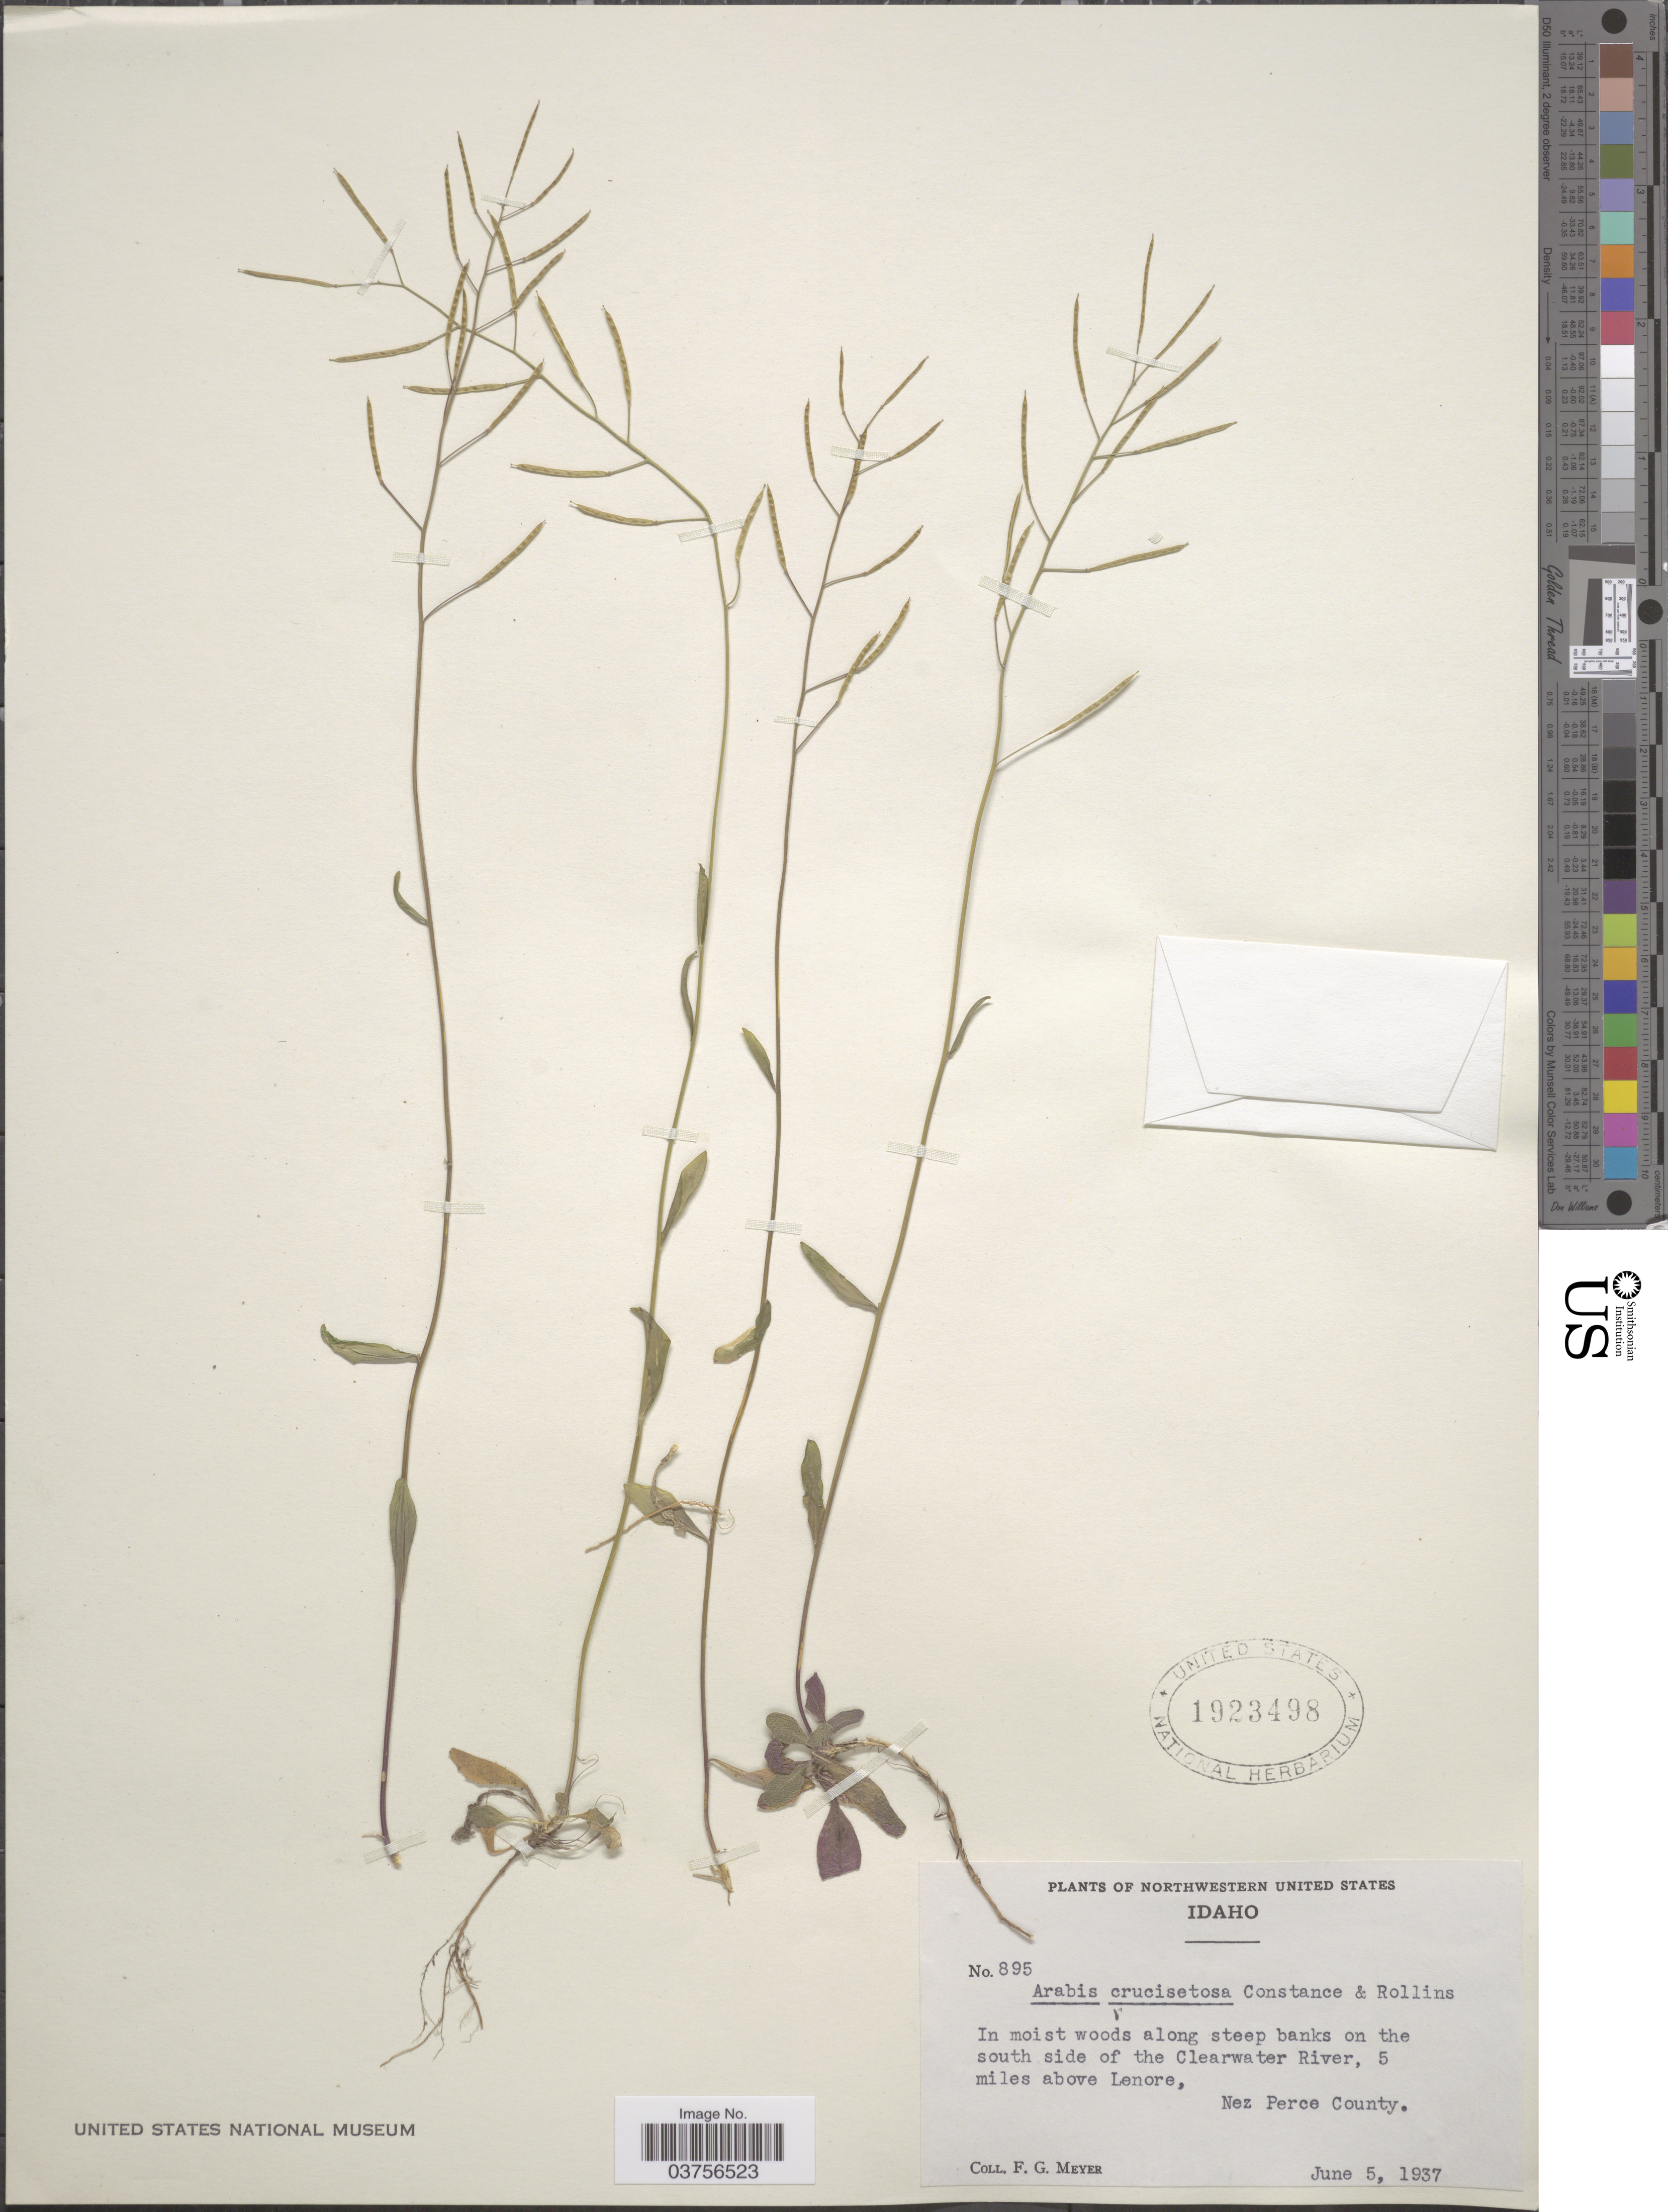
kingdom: Plantae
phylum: Tracheophyta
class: Magnoliopsida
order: Brassicales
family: Brassicaceae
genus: Arabis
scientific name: Arabis crucisetosa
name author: Constance & Rollins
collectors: F. G. Meyer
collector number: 895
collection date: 1937-06-05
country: United States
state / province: Idaho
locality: Northwestern United States. On the south side of the Clearwater River, 5 miles above Lenore, Nez Perce County.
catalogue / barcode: US 1923498